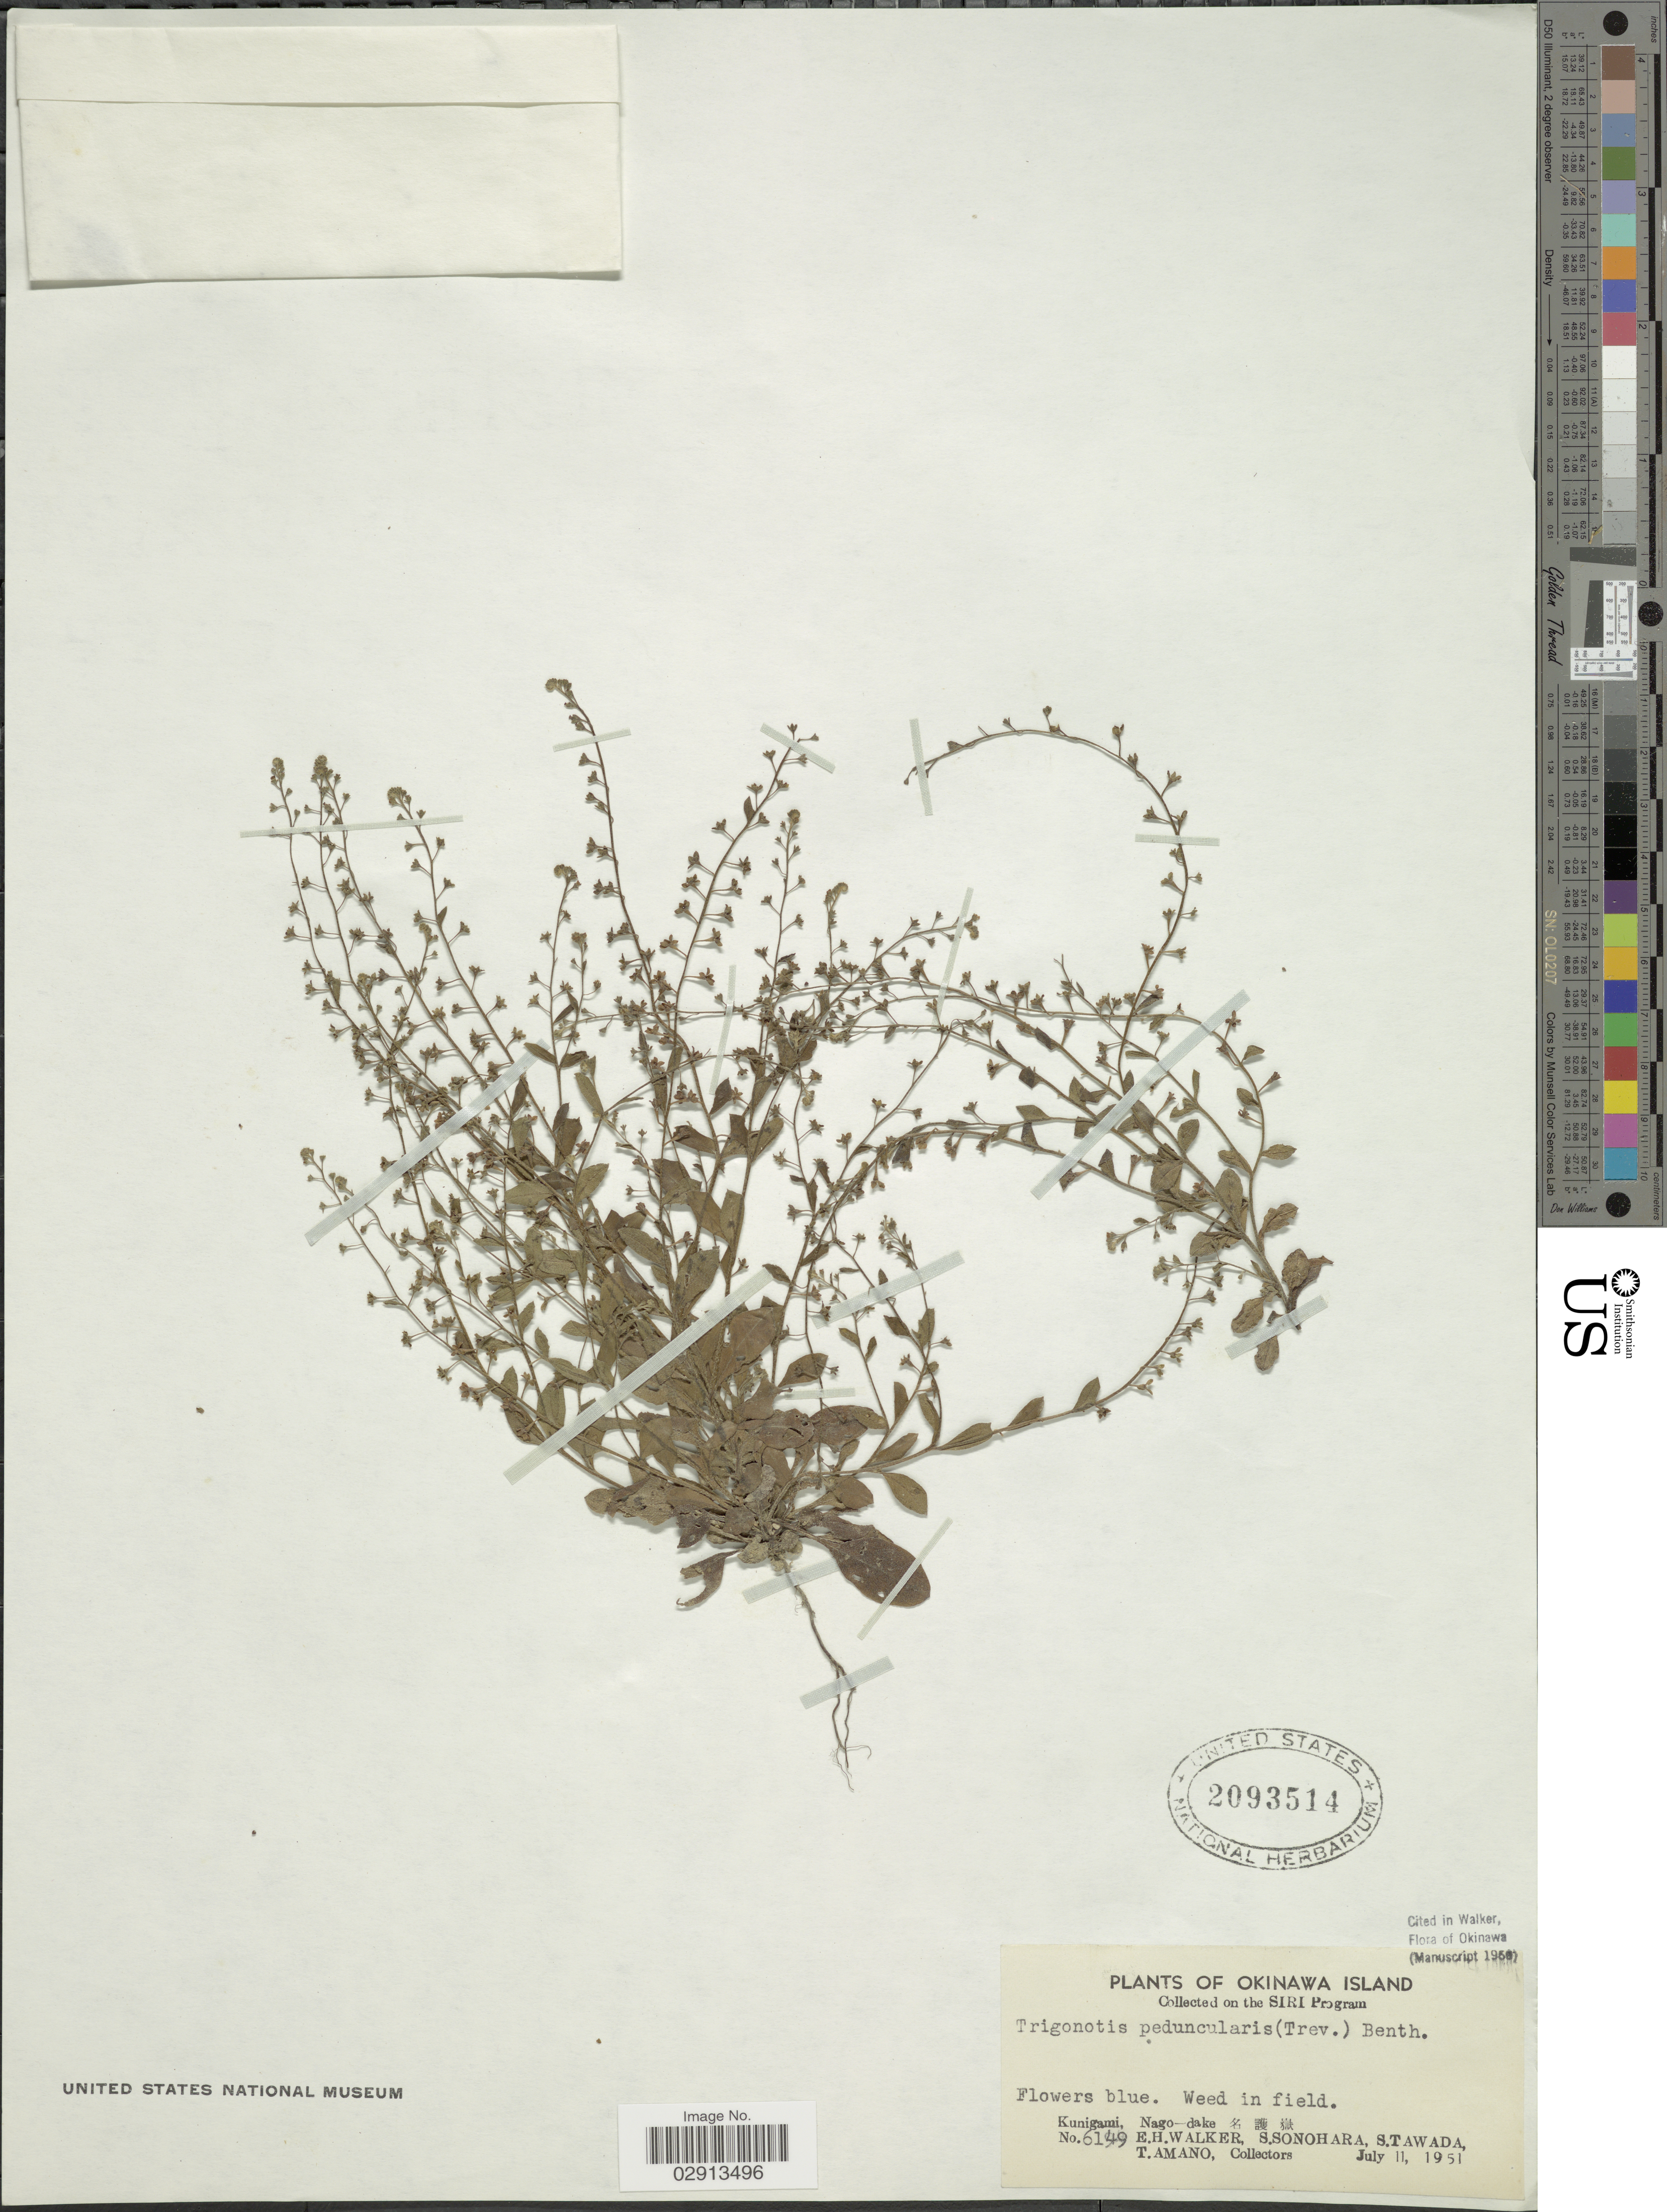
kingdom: Plantae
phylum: Tracheophyta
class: Magnoliopsida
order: Boraginales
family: Boraginaceae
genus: Trigonotis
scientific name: Trigonotis peduncularis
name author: (Trevis.) Benth. ex Baker et al.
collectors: E. H. Walker, S. Sonohara, S. Tawada & T. Amano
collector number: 6149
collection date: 1951-07-11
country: Japan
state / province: Okinawa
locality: Okinawa Island. Kunigami. Nago-dake.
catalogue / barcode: US 2093514